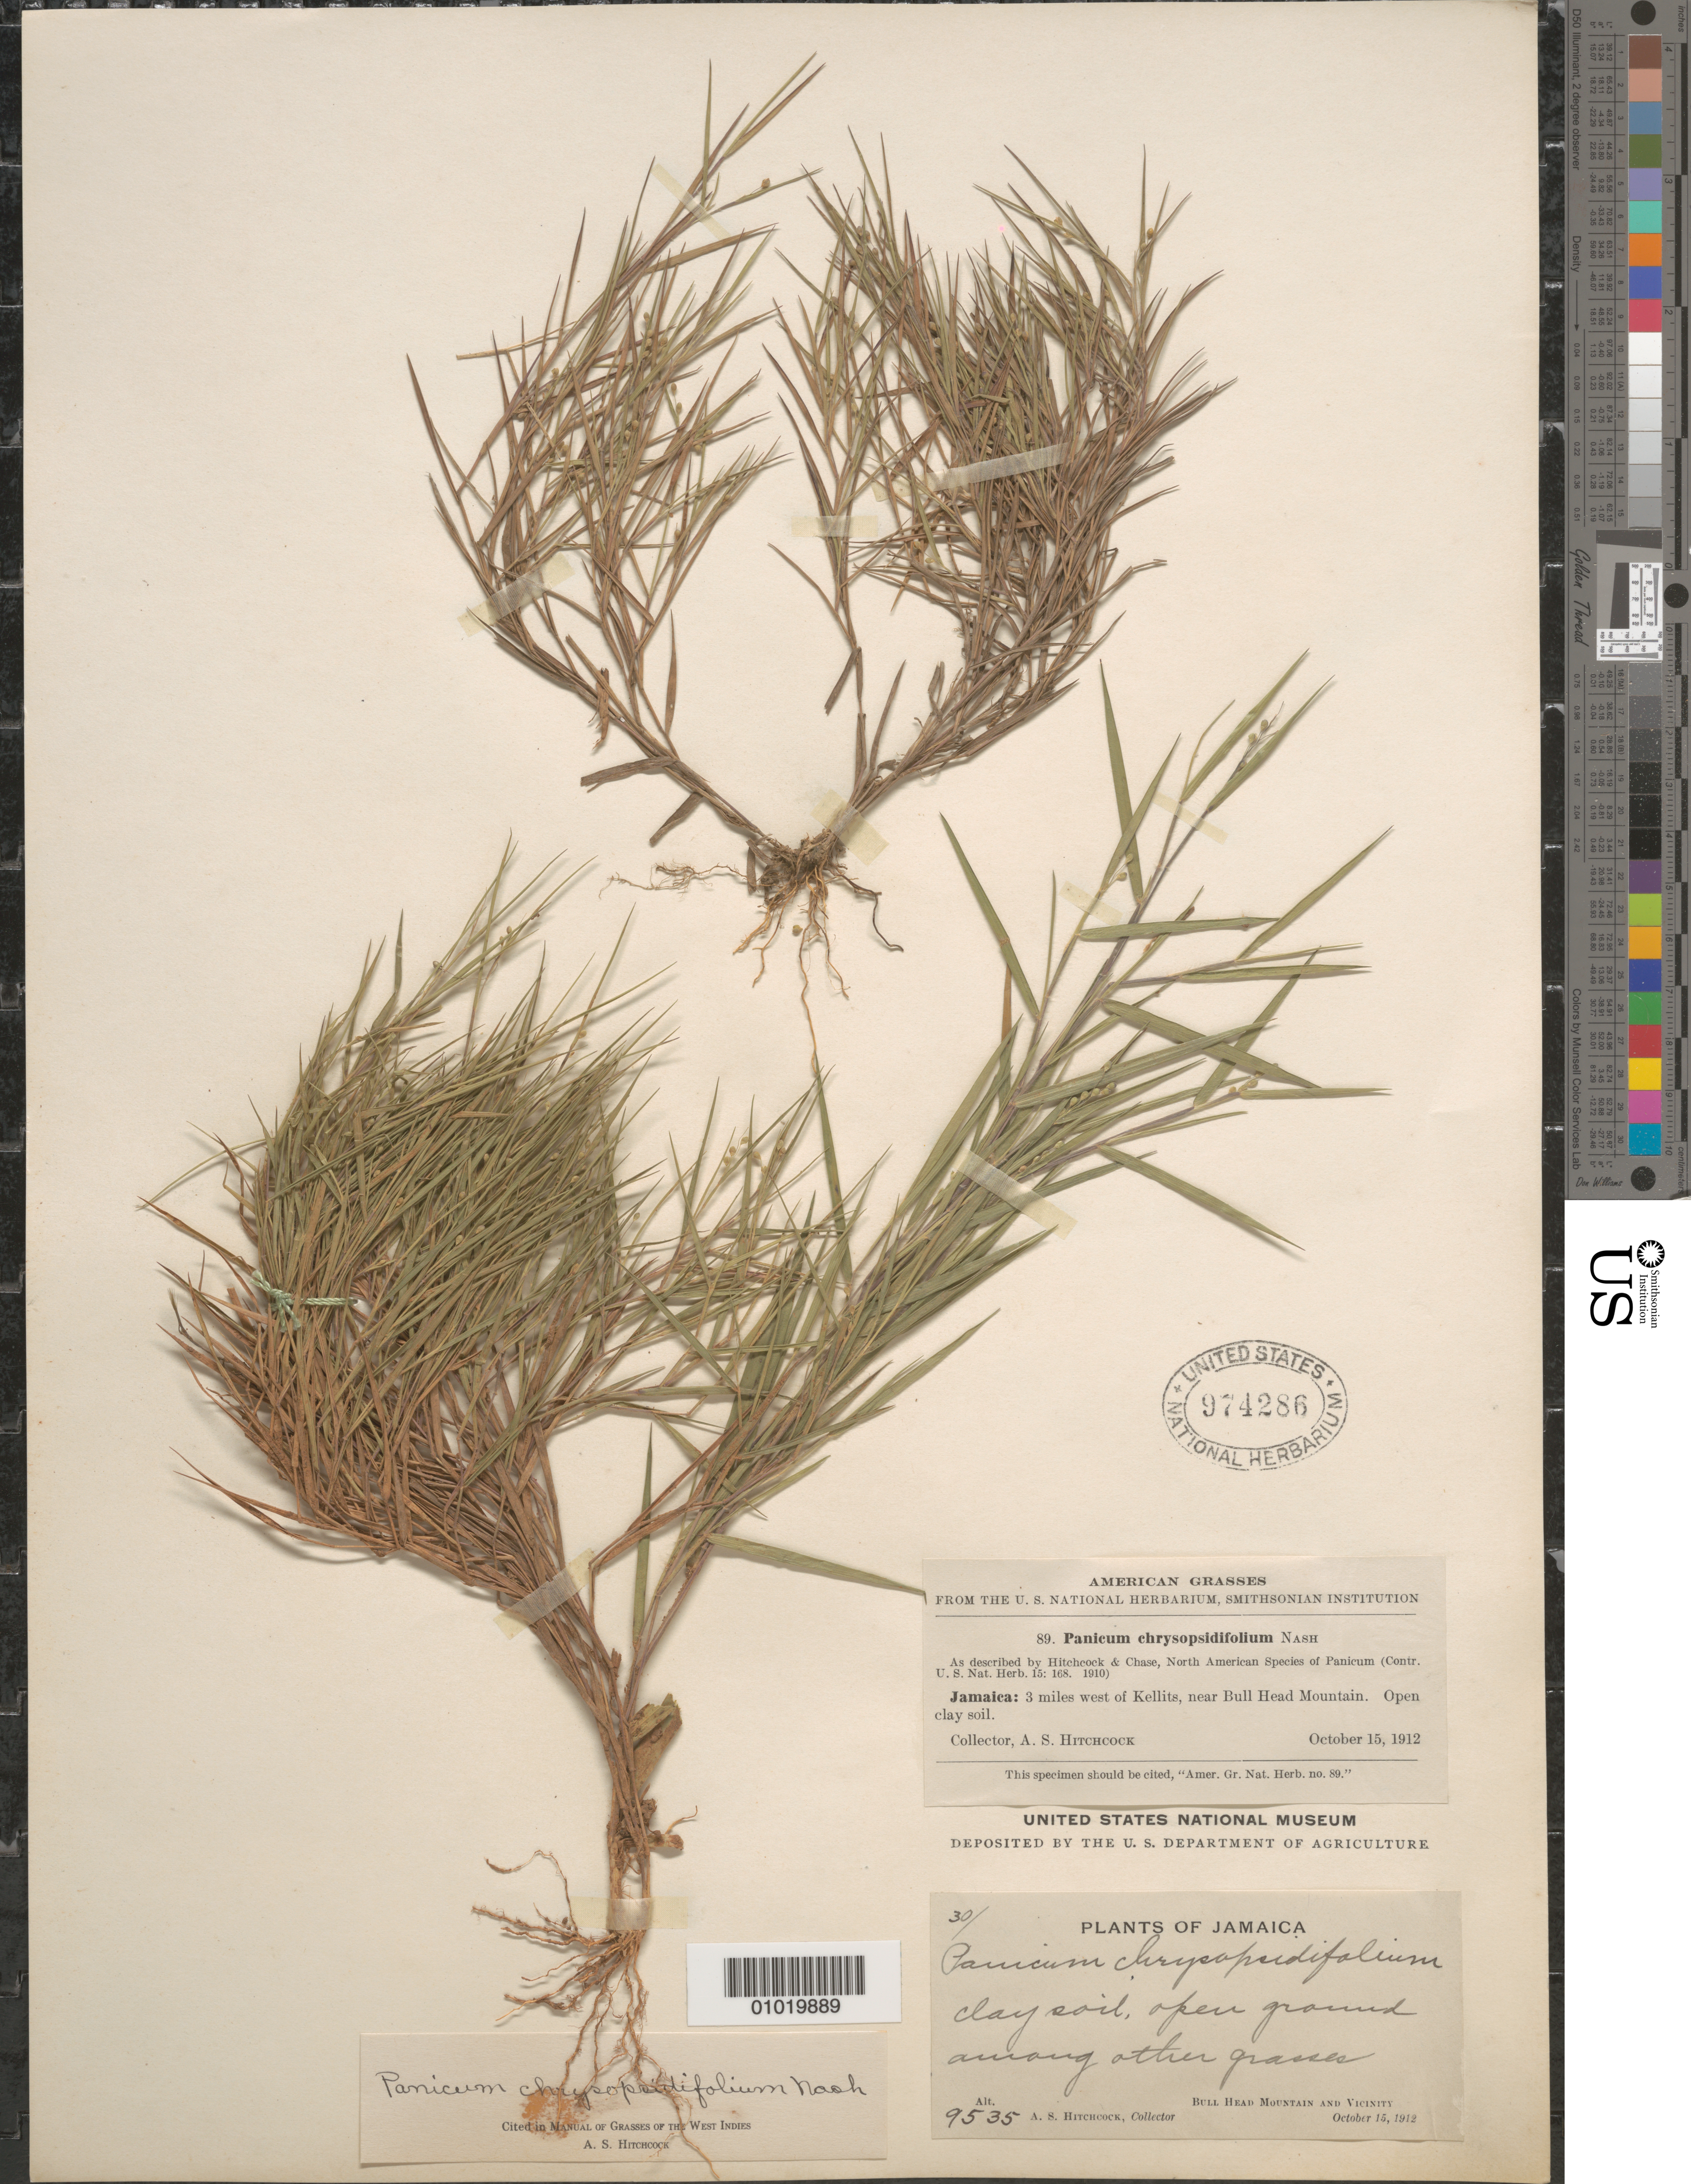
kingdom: Plantae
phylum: Tracheophyta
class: Liliopsida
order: Poales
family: Poaceae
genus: Panicum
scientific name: Panicum chrysopsidifolium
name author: Nash ex Small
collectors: A. S. Hitchcock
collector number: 9535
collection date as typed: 15 Oct 1912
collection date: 1912-10-15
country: Jamaica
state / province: Clarendon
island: Jamaica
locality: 3 mi W of Kellits, near Bull Head Mountain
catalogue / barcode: US 974286